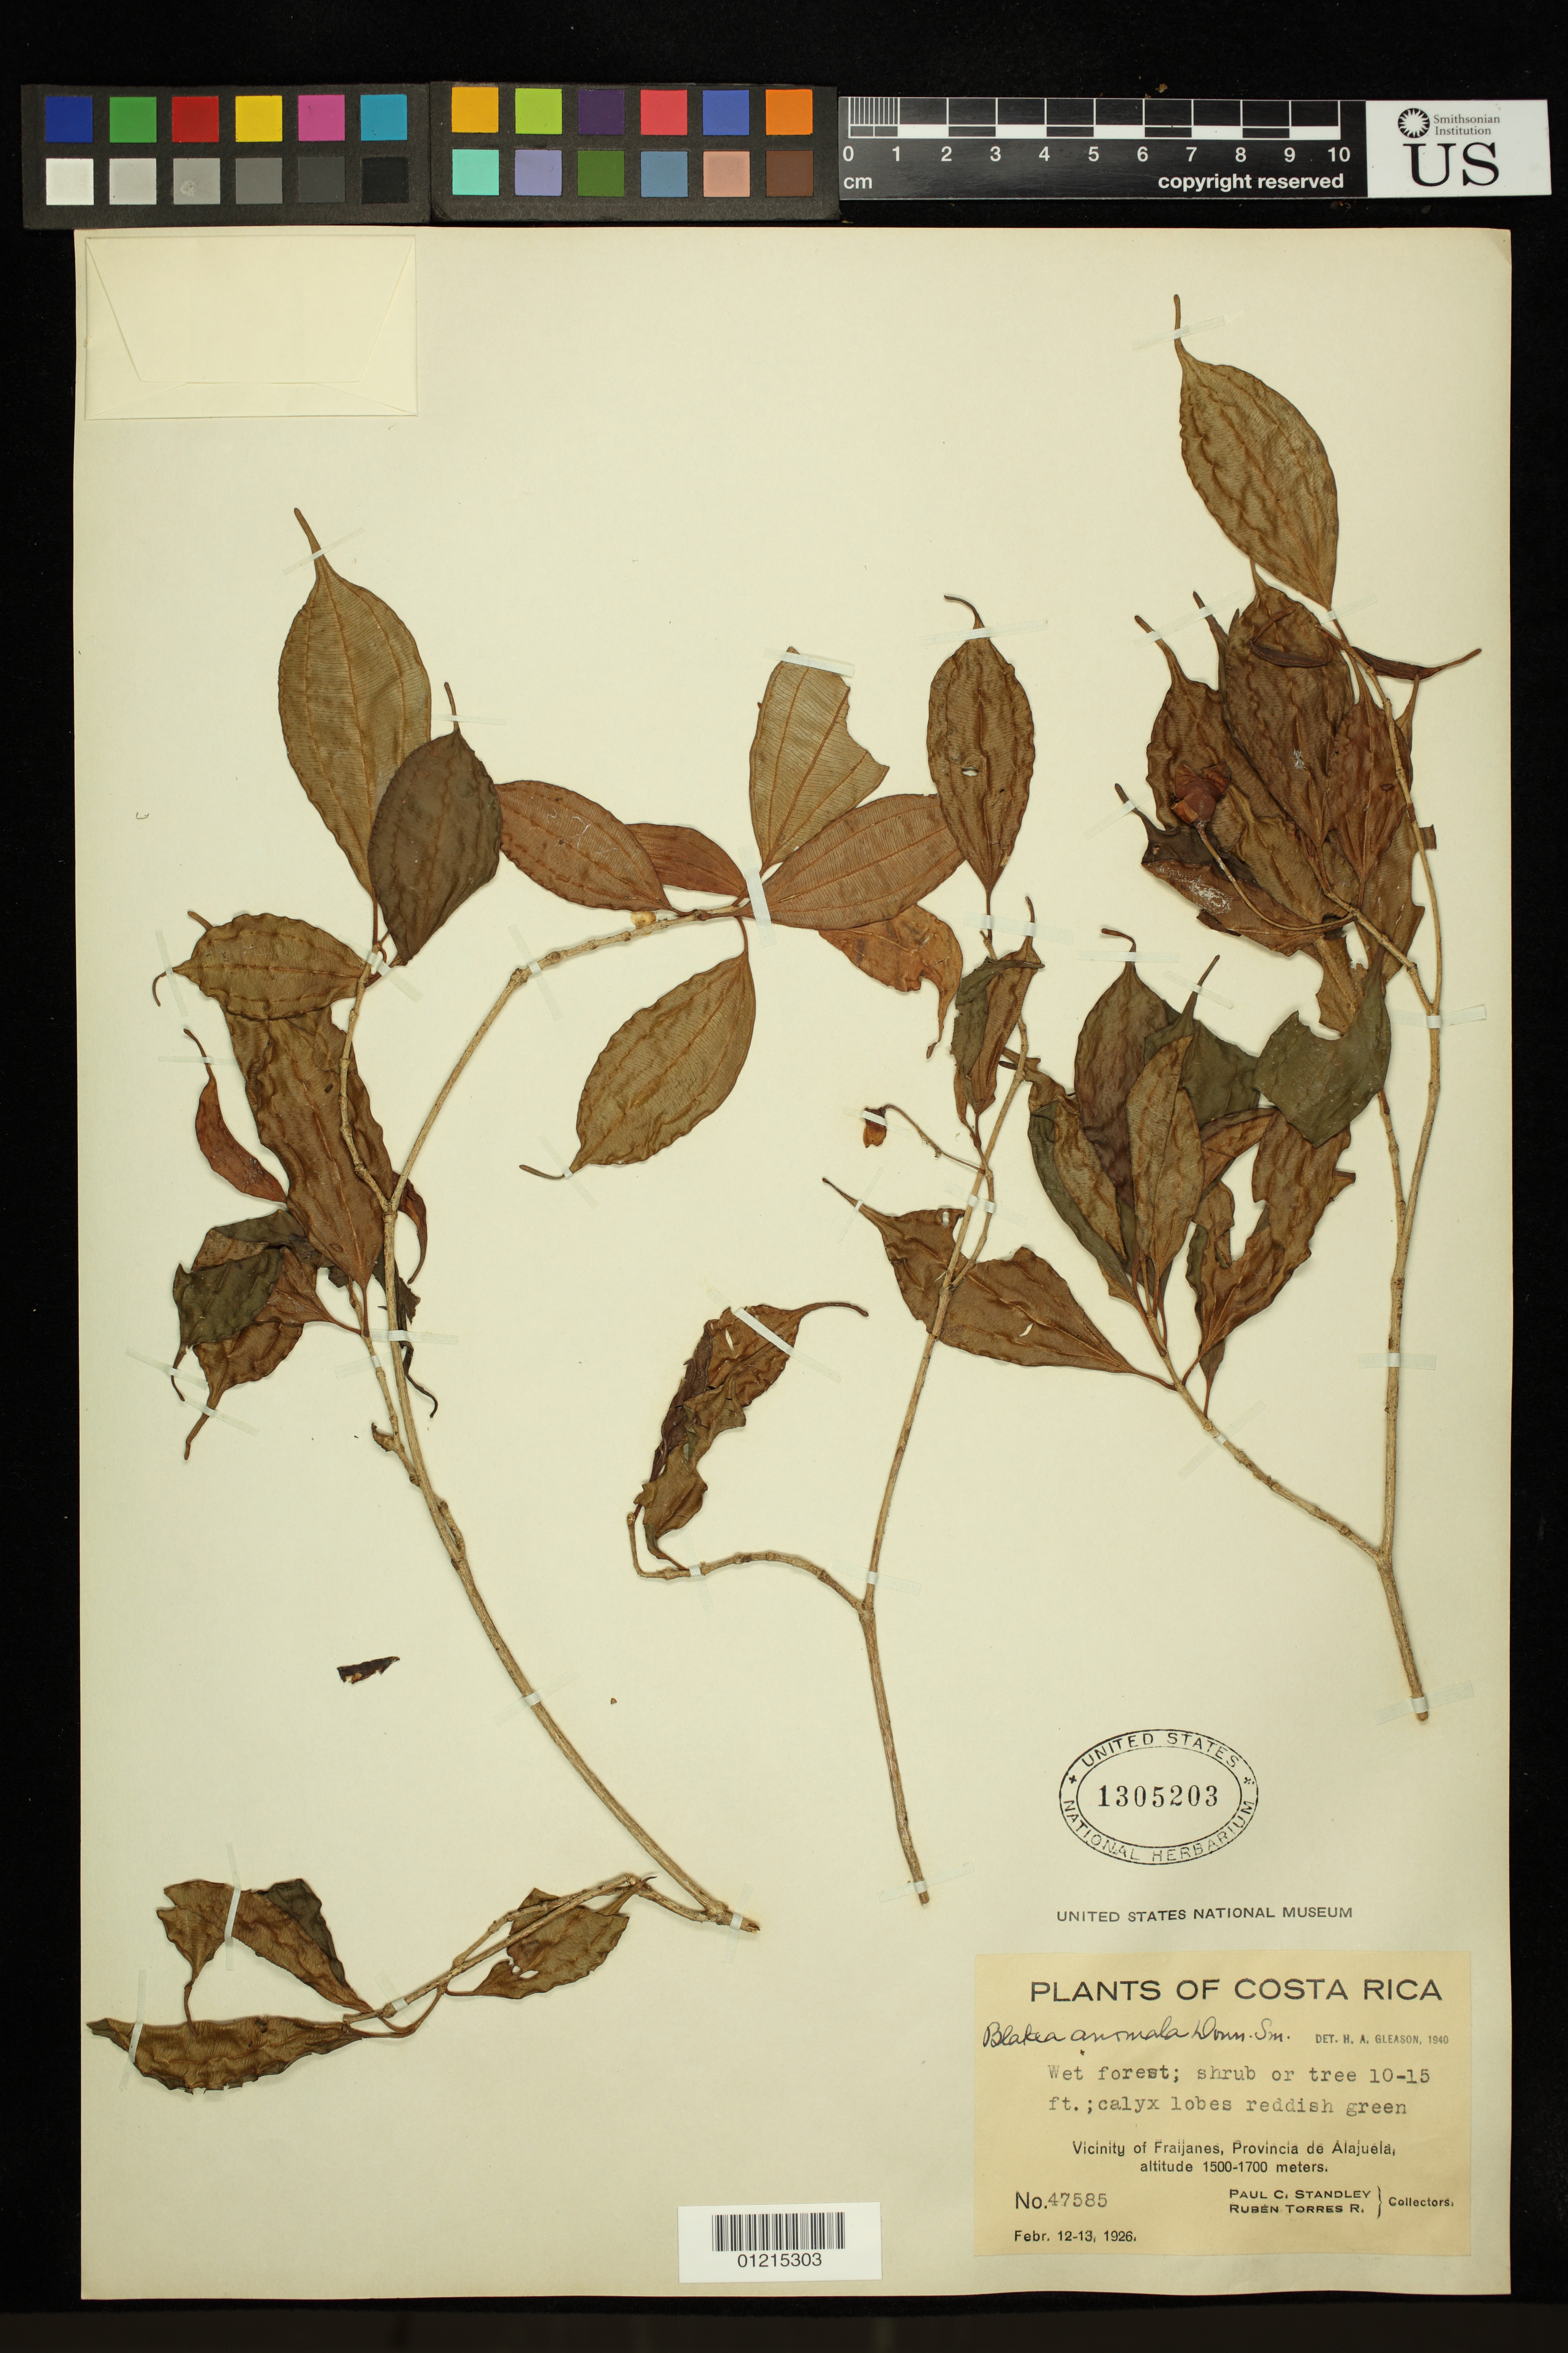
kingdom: Plantae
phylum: Tracheophyta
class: Magnoliopsida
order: Myrtales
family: Melastomataceae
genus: Blakea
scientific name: Blakea anomala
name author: Donn. Sm.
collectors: P. C. Standley & R. Torres Rojas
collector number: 47585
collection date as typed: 12 Feb 1926 to 13 Feb 1926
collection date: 1926-02-12,1926-02-13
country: Costa Rica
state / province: Alajuela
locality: Vicinity of Fraijanes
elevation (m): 1500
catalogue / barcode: US 1305203